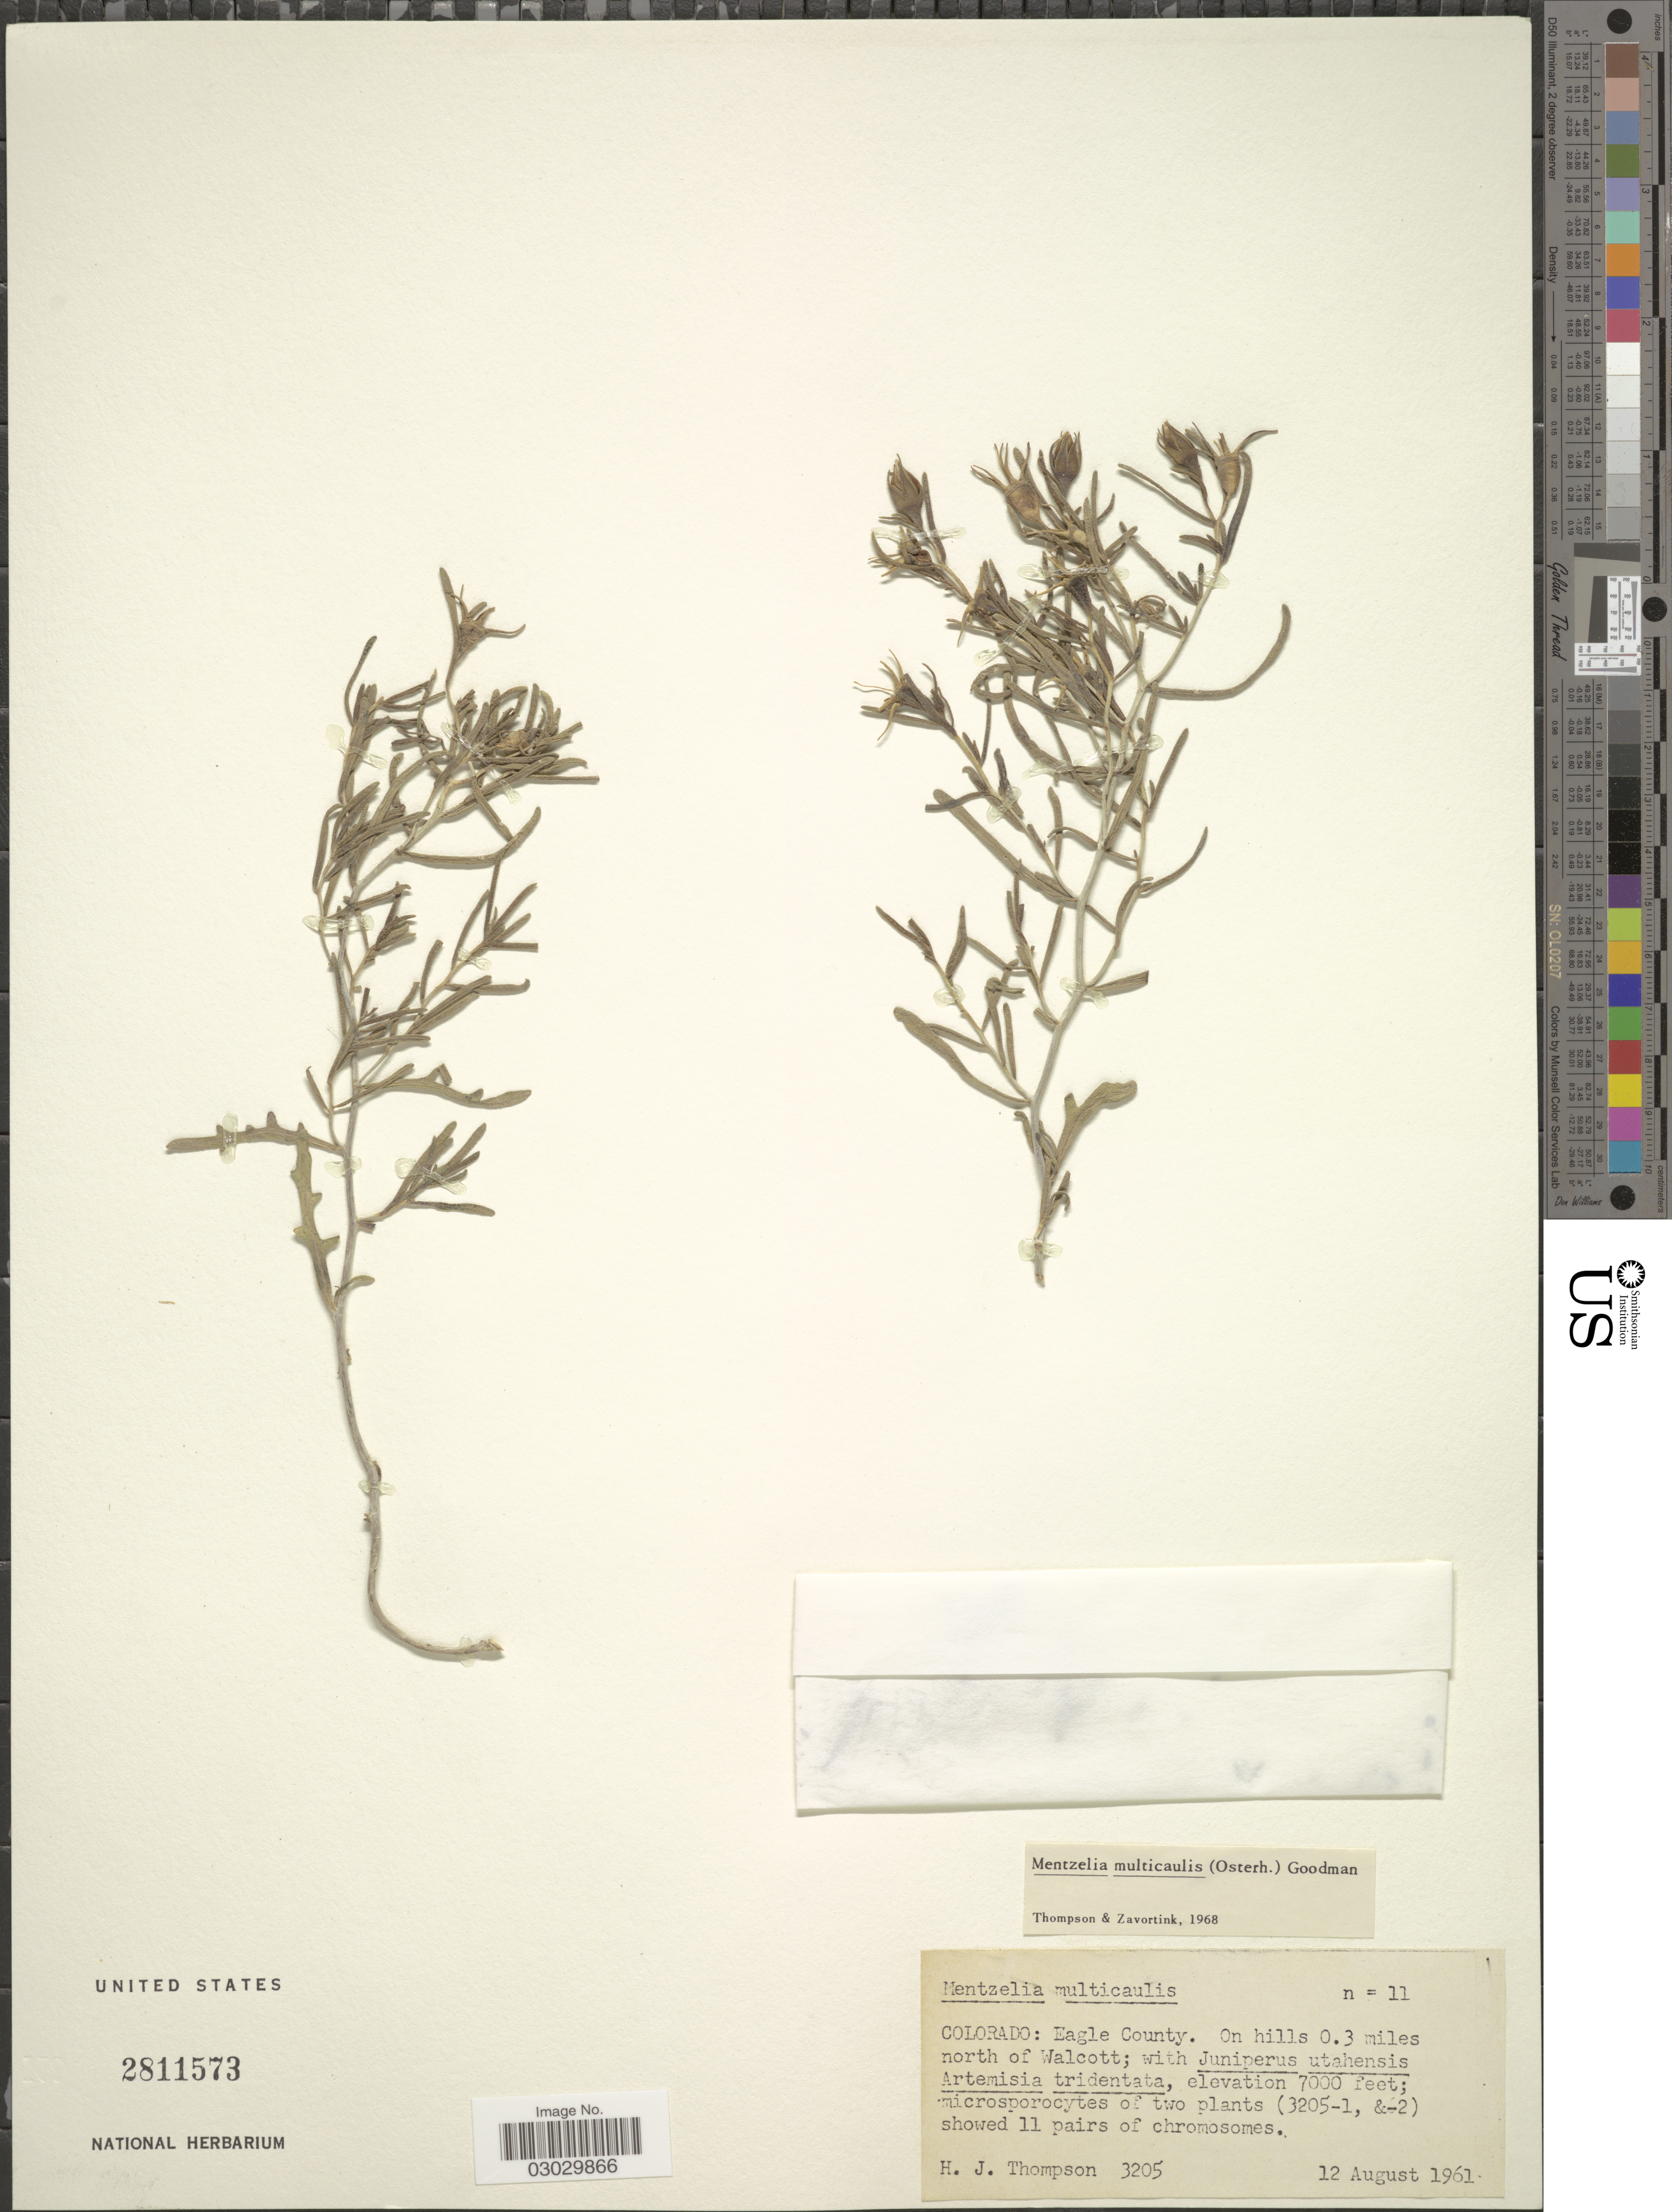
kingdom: Plantae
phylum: Tracheophyta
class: Magnoliopsida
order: Cornales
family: Loasaceae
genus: Mentzelia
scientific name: Mentzelia multicaulis var. multicaulis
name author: (Osterh.) J. Darl.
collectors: H. J. Thompson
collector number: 3205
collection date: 1961-08-12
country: United States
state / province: Colorado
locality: Eagle County. On hills 0.3 miles north of Walcott.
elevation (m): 2134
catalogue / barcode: US 2811573